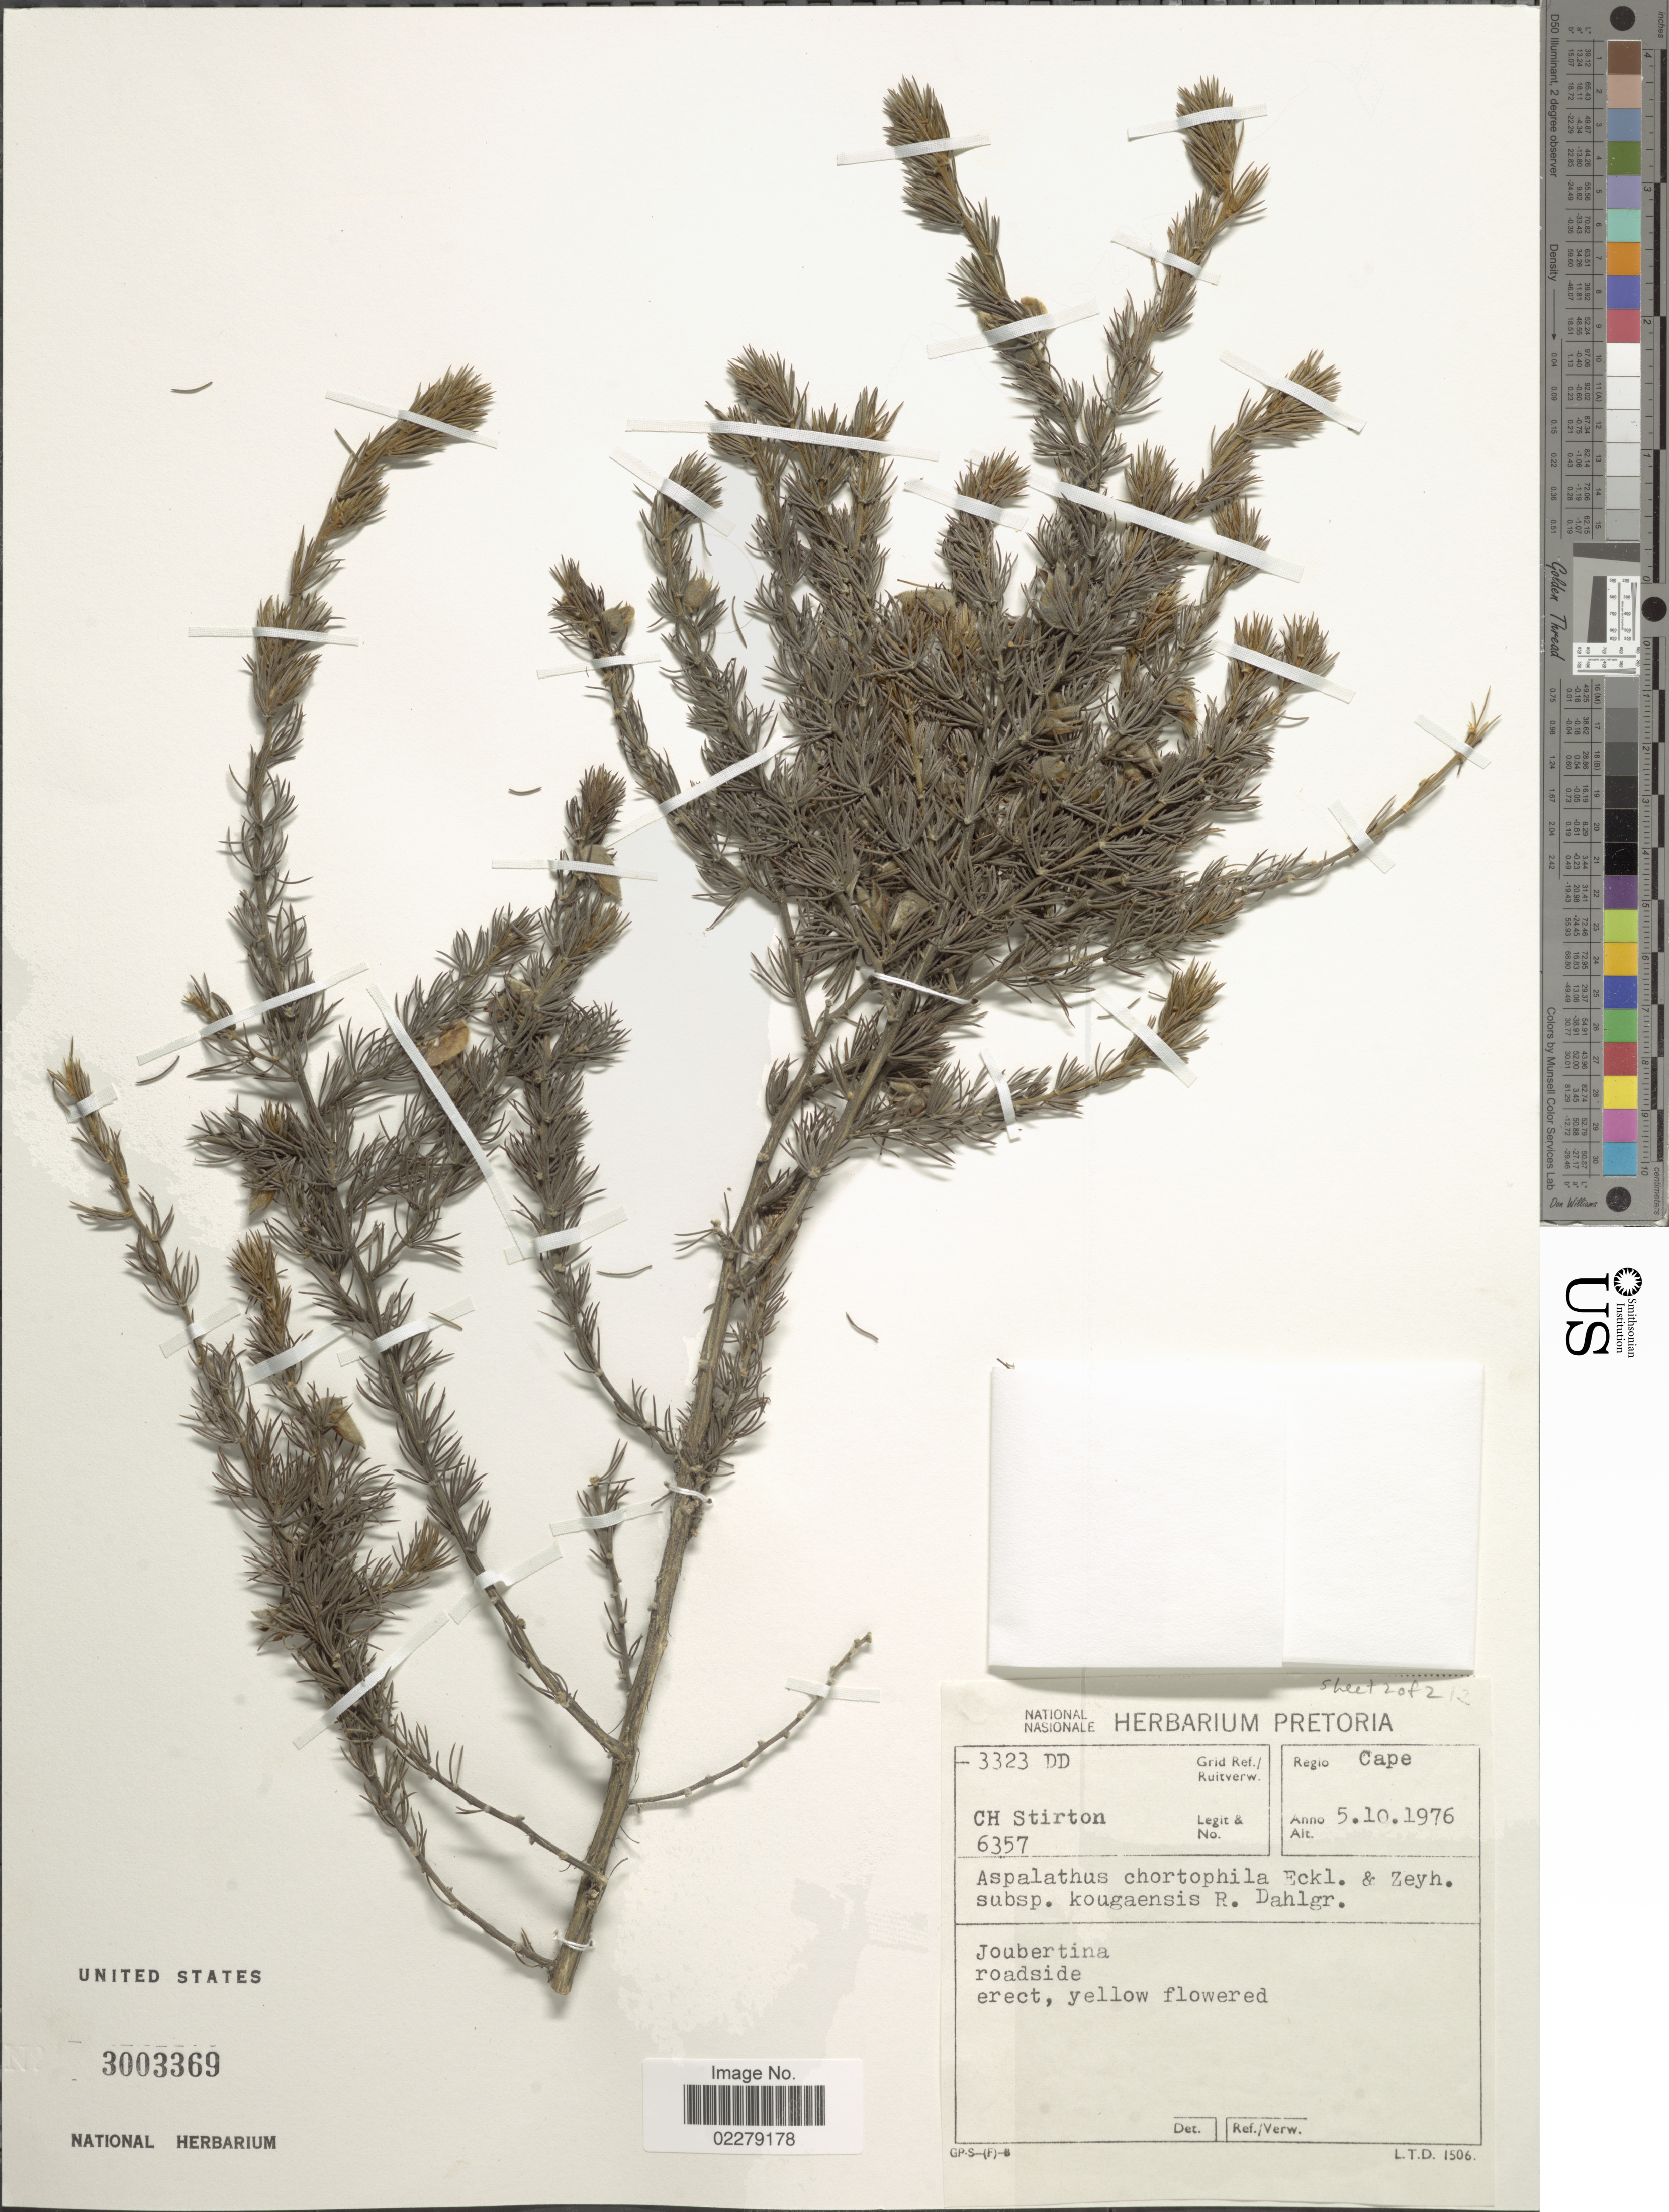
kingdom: Plantae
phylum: Tracheophyta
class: Magnoliopsida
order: Fabales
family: Fabaceae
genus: Aspalathus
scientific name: Aspalathus kougaensis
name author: (R. Dahlgren) Dahlgren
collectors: C. H. Stirton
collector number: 6357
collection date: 1976-10-05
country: South Africa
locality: Regio Cape. Joubertina roadside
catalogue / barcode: US 3003369